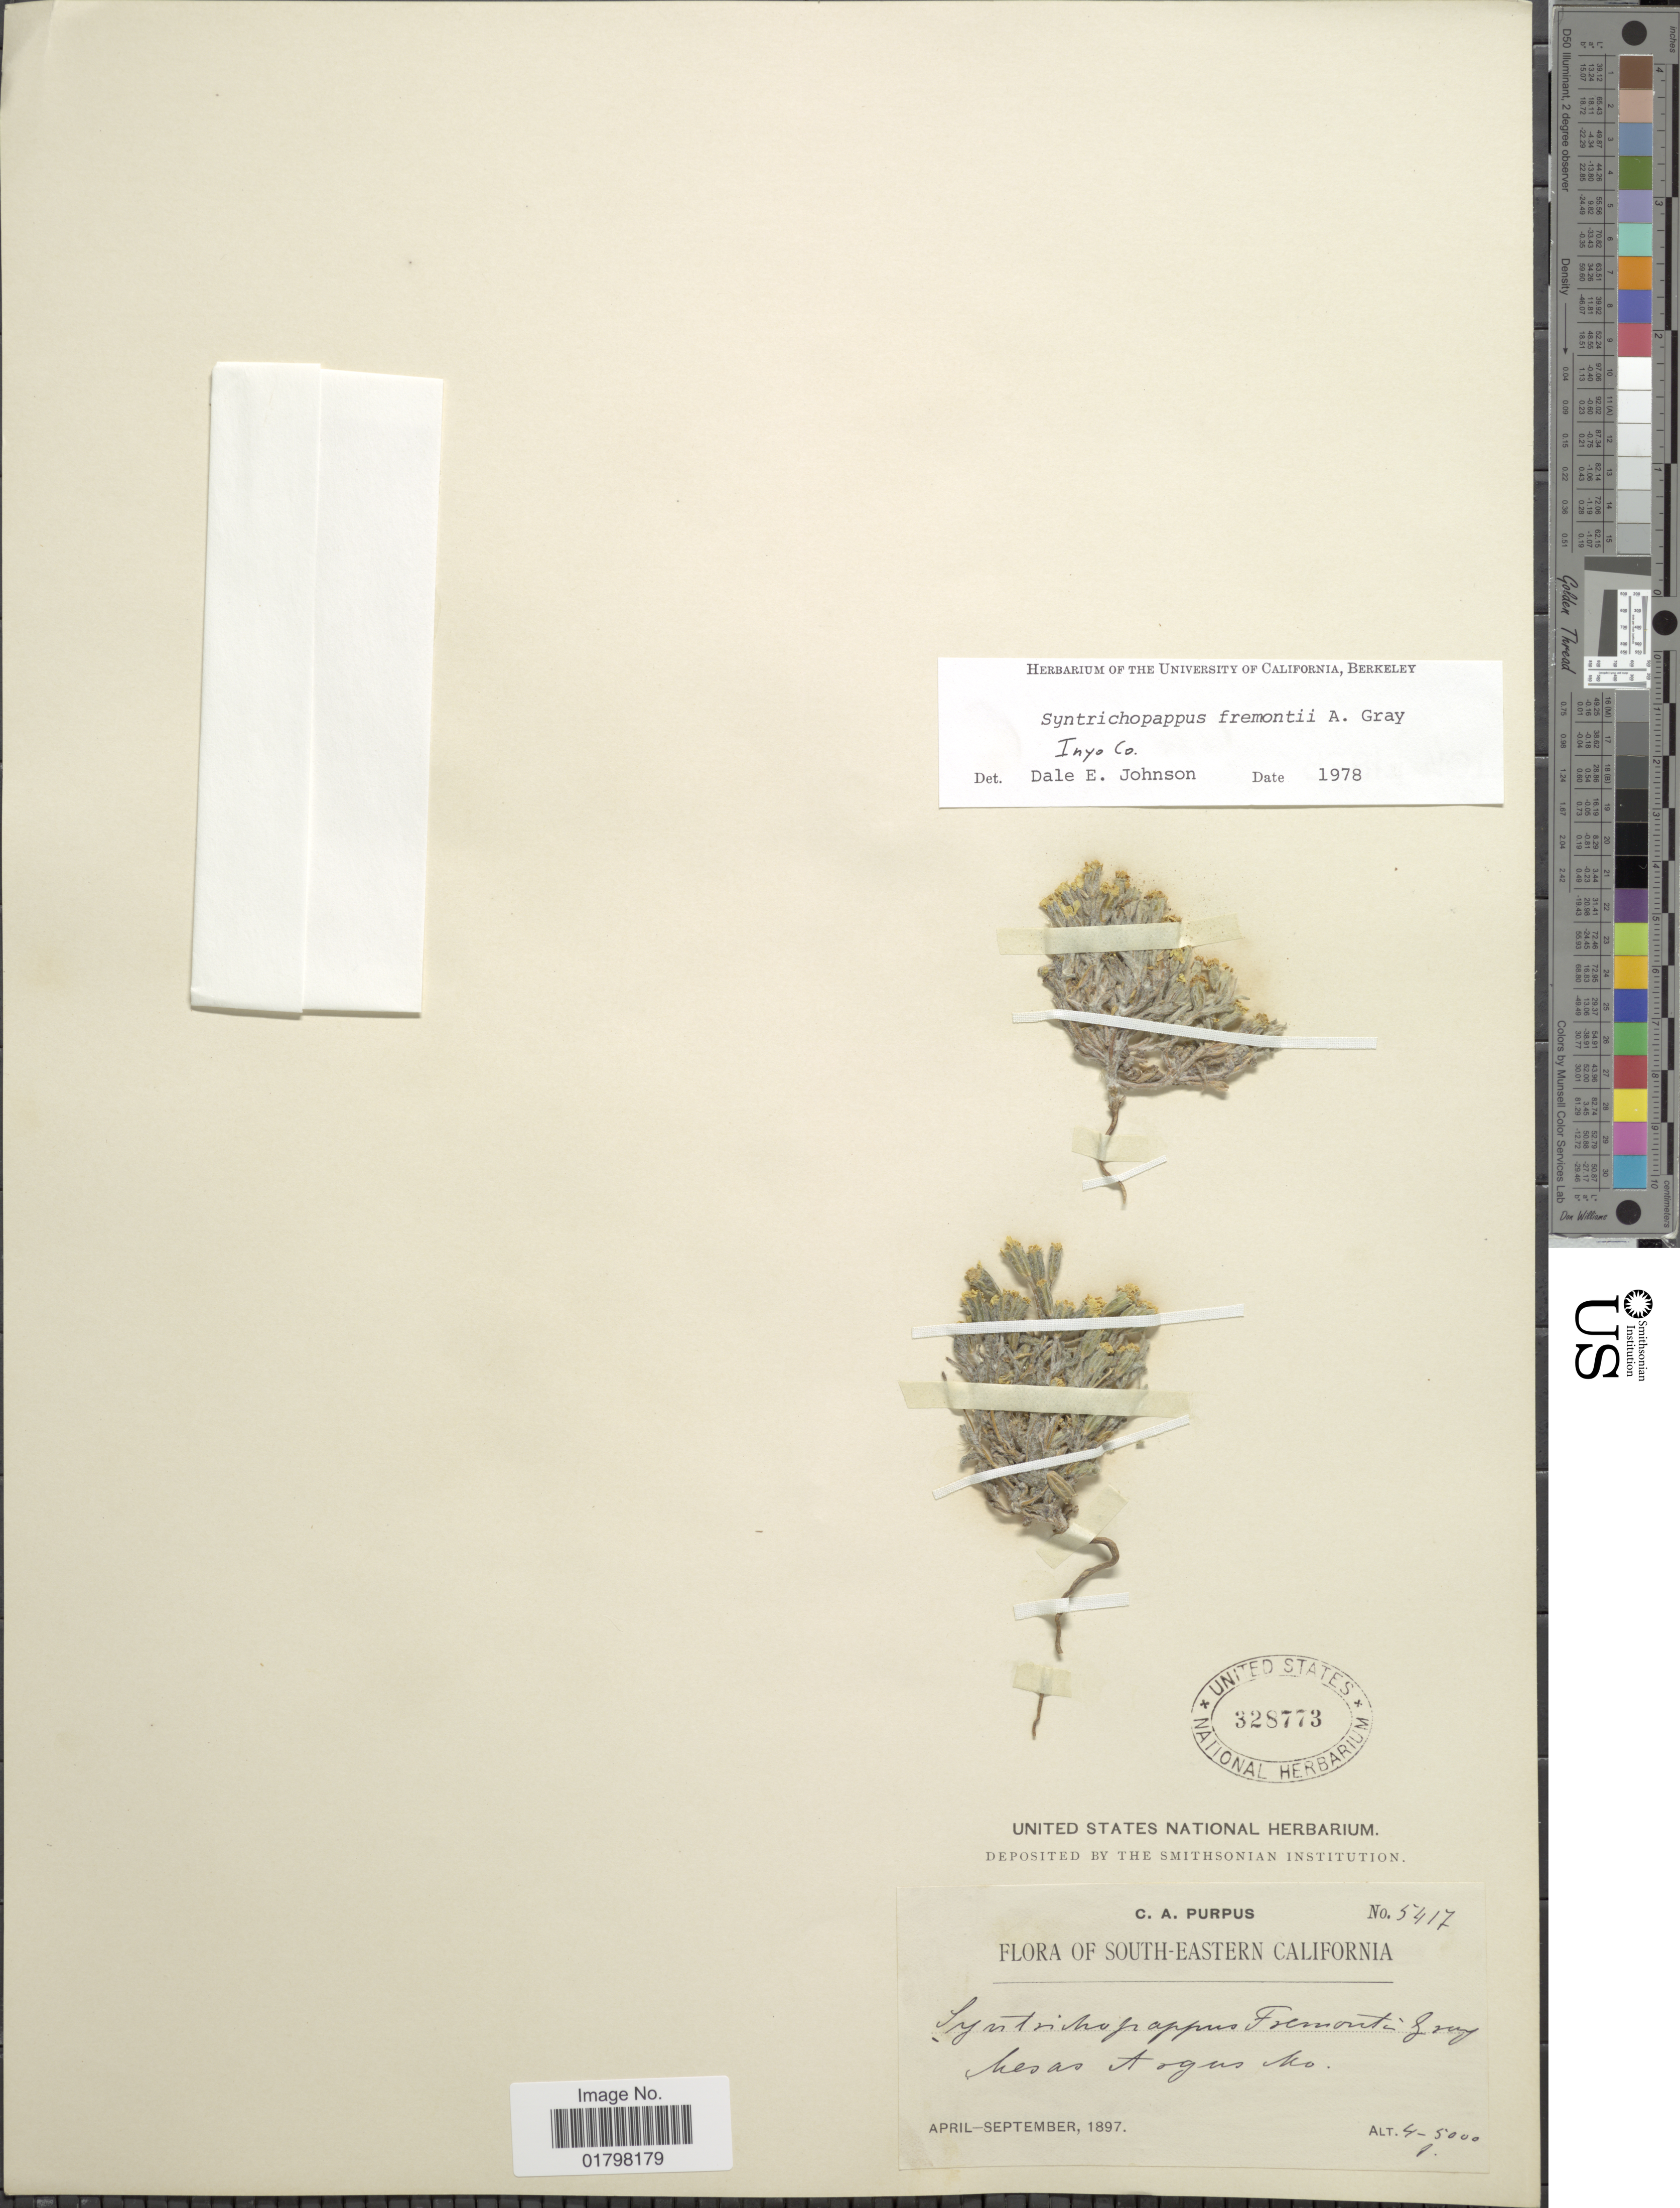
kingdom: Plantae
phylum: Tracheophyta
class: Magnoliopsida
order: Asterales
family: Asteraceae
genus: Syntrichopappus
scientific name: Syntrichopappus fremontii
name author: A. Gray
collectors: C. A. Purpus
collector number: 5417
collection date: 1897-04/1897-09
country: United States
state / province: California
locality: Southeastern California. Mesas Argus Mo.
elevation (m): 1219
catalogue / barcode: US 328773